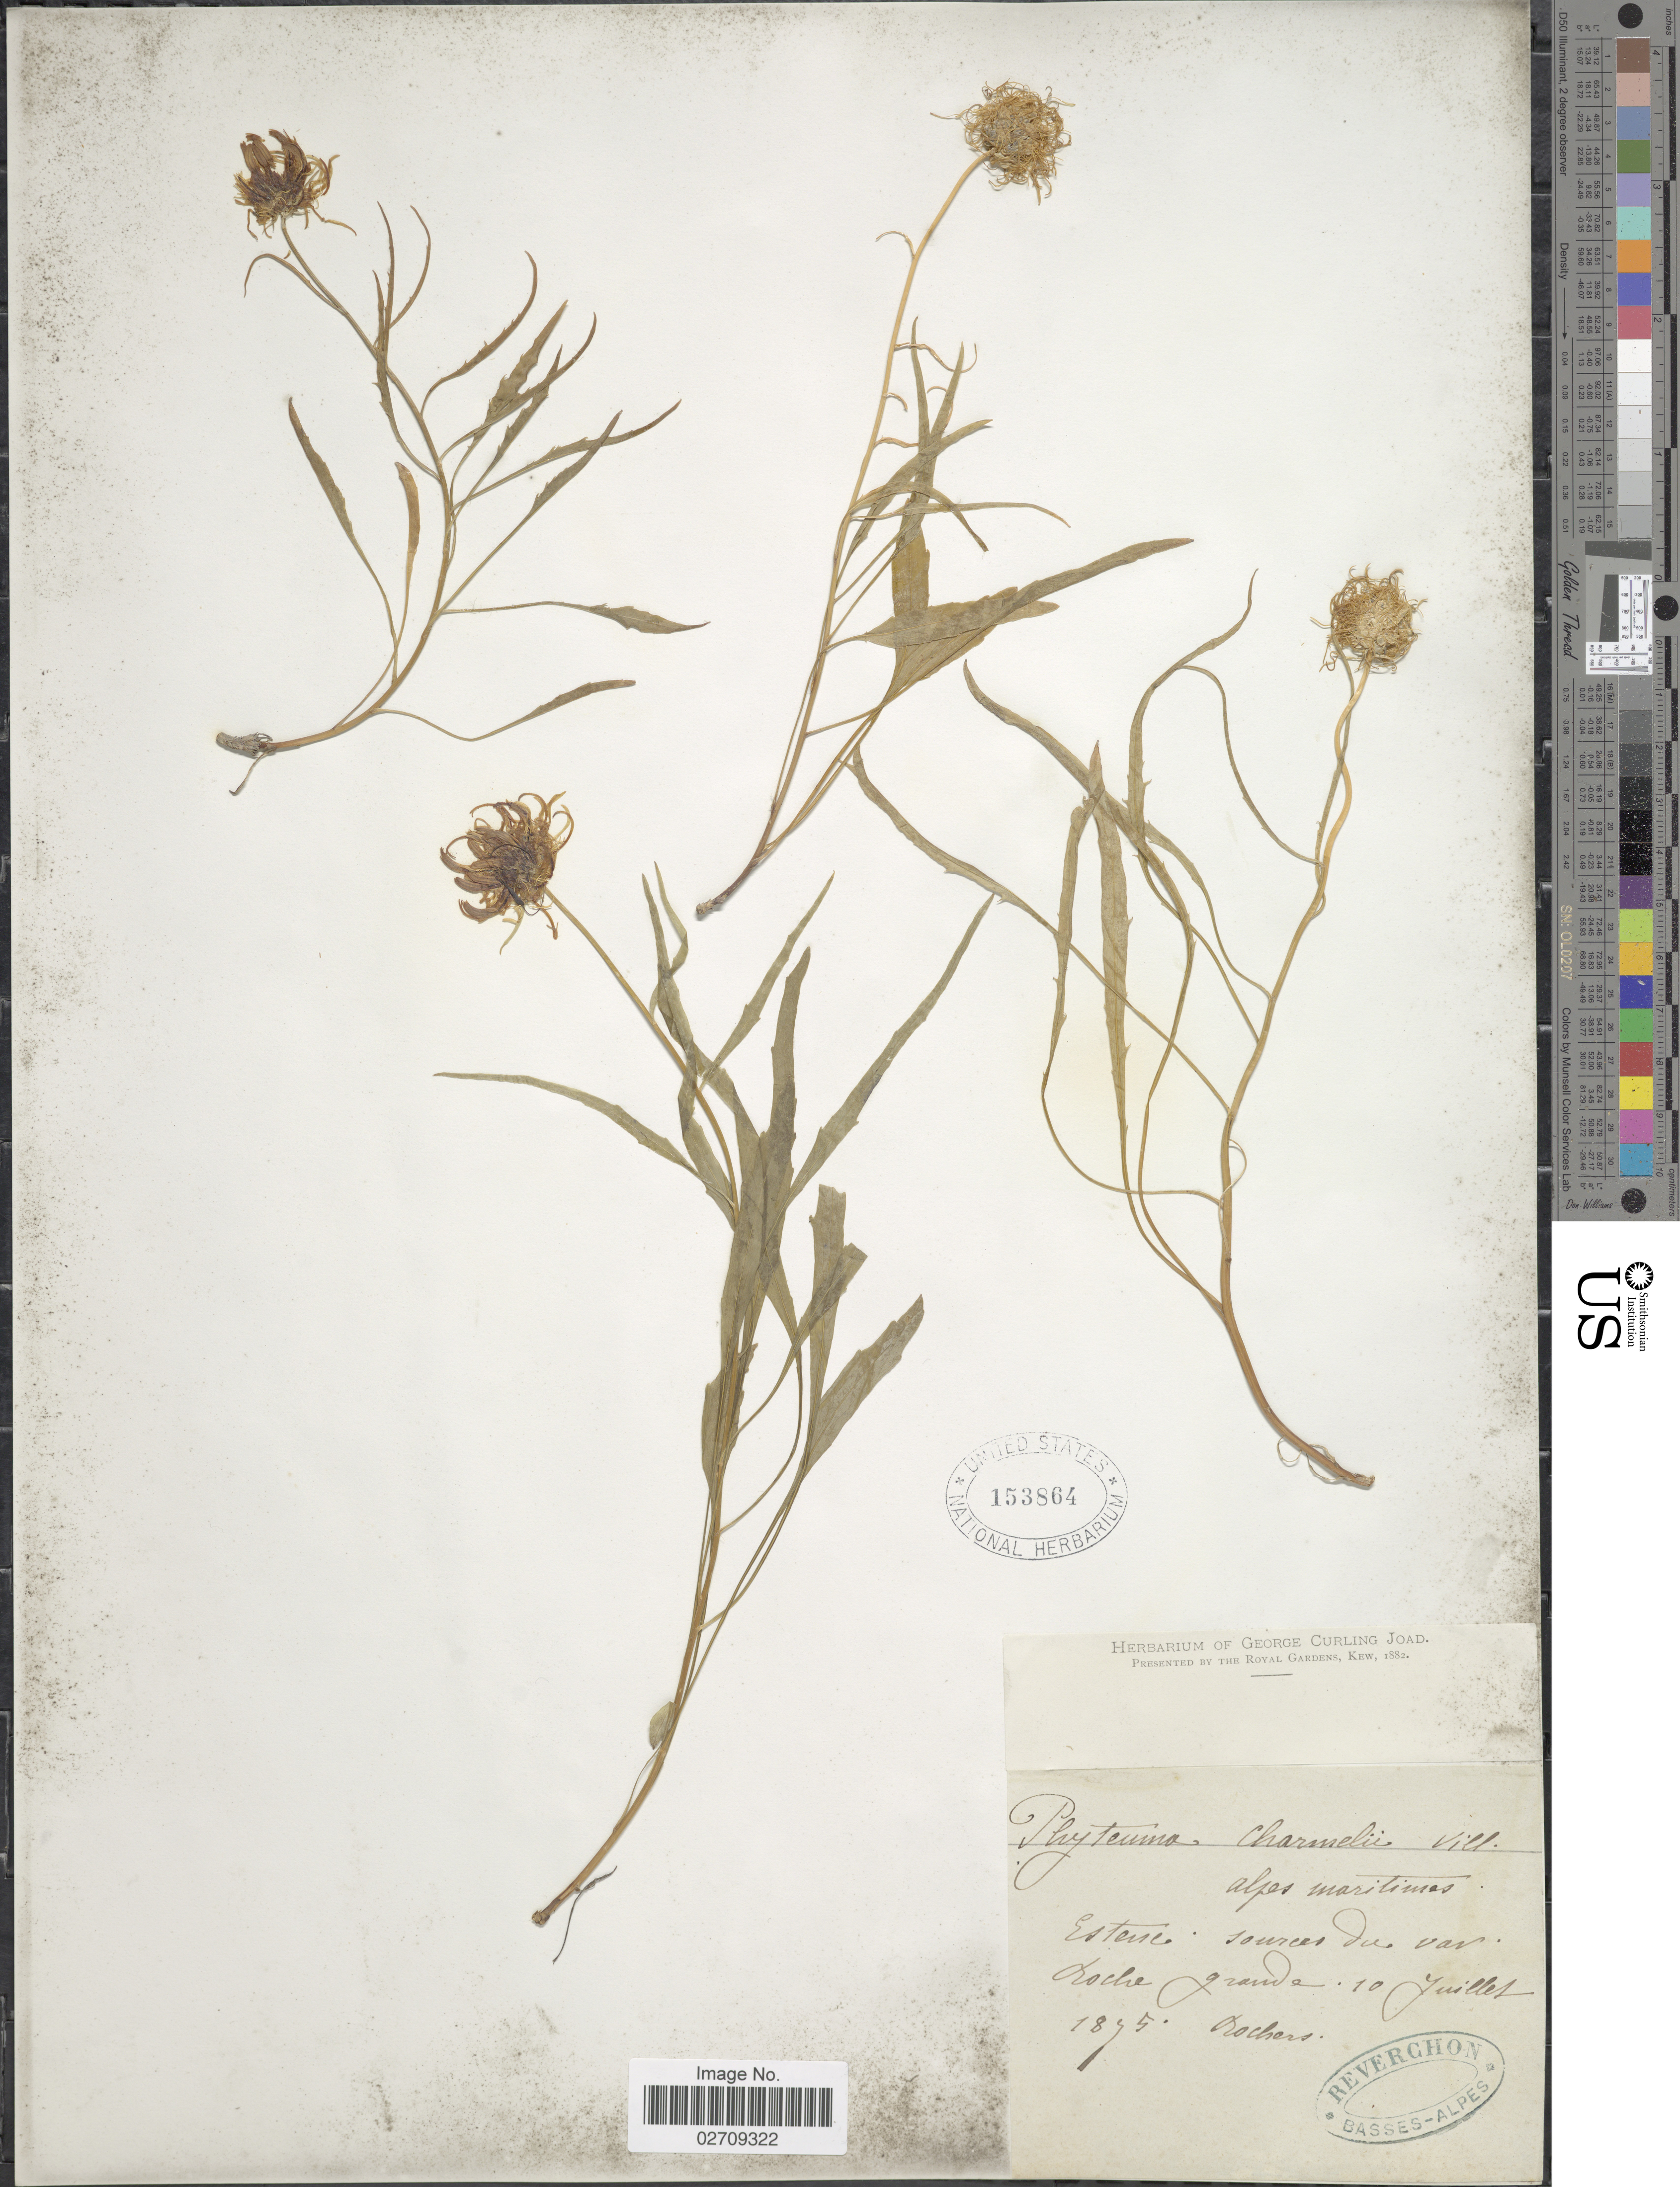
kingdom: Plantae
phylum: Tracheophyta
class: Magnoliopsida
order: Asterales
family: Campanulaceae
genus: Phyteuma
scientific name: Phyteuma charmelii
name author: Vill.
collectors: -. Reverchon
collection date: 1875-07-10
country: France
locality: Estence sources du vars Roche Grande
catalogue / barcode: US 153864